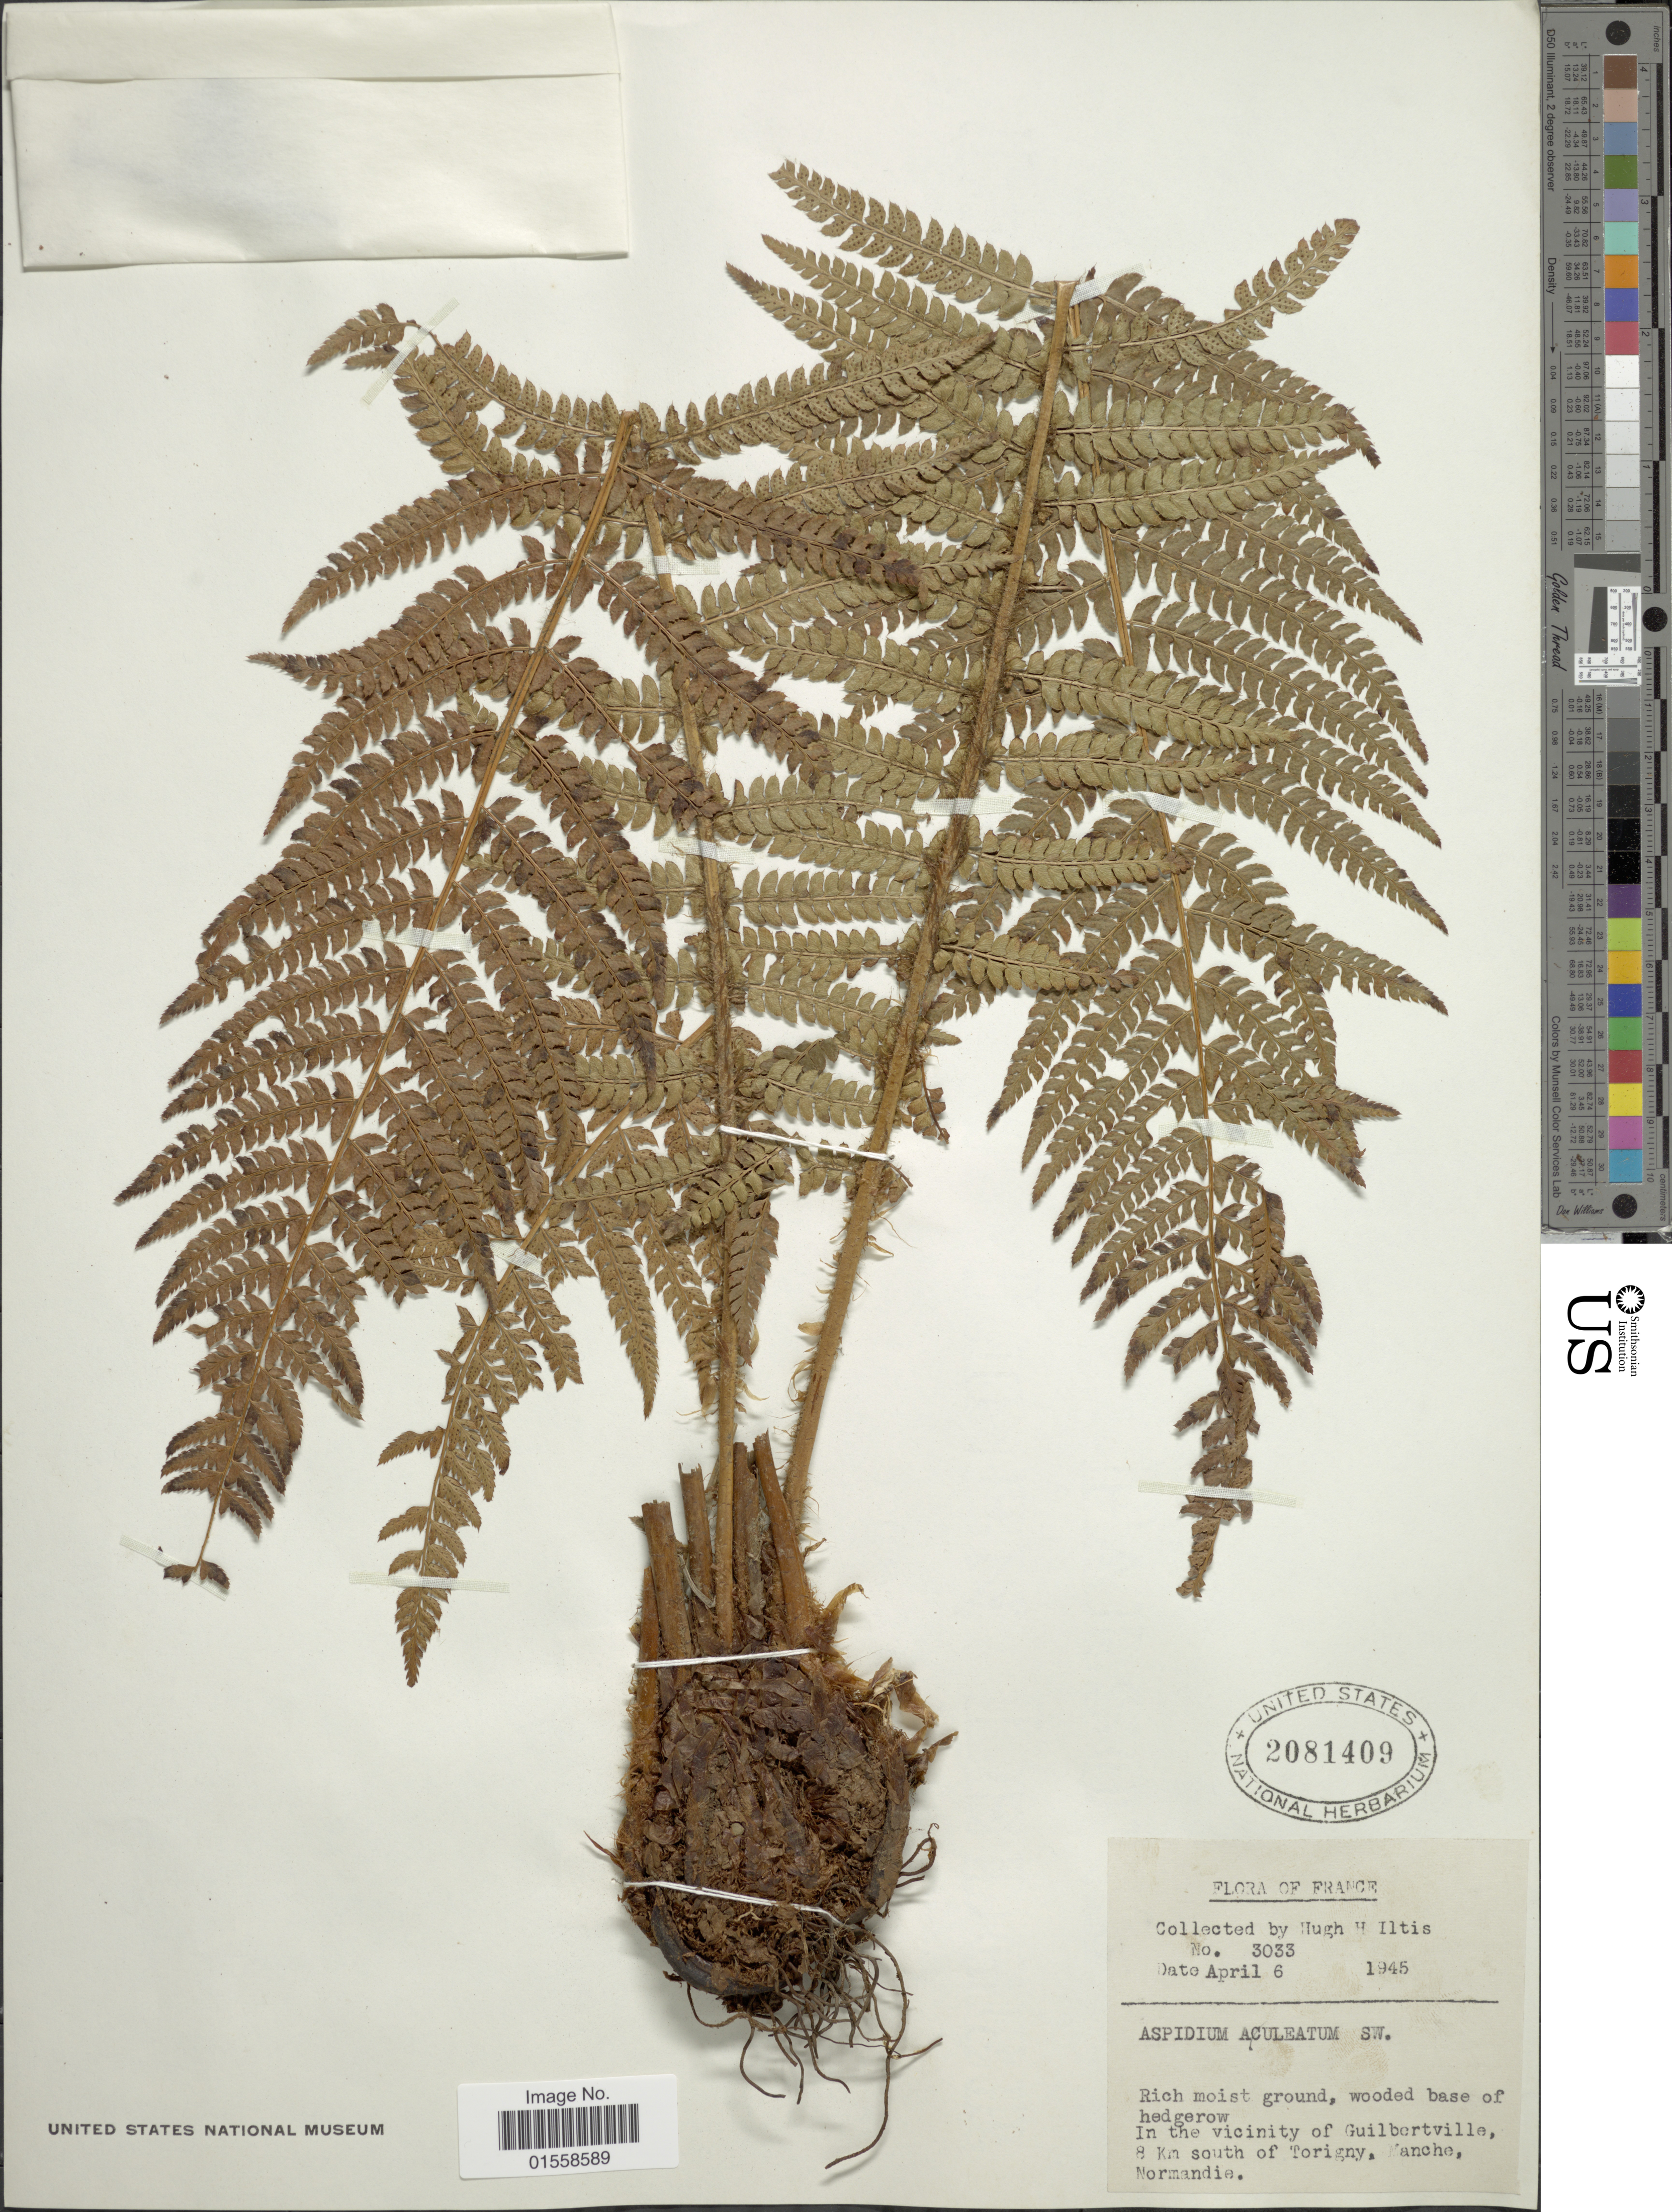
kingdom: Plantae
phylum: Tracheophyta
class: Polypodiopsida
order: Polypodiales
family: Dryopteridaceae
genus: Polystichum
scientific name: Polystichum aculeatum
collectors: H. H. Iltis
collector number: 3033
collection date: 1945-04-06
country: France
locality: France, In the vicinity of Guilbertville, 8 Km south of Torigny, Manche, Normandie.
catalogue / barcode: US 2081409